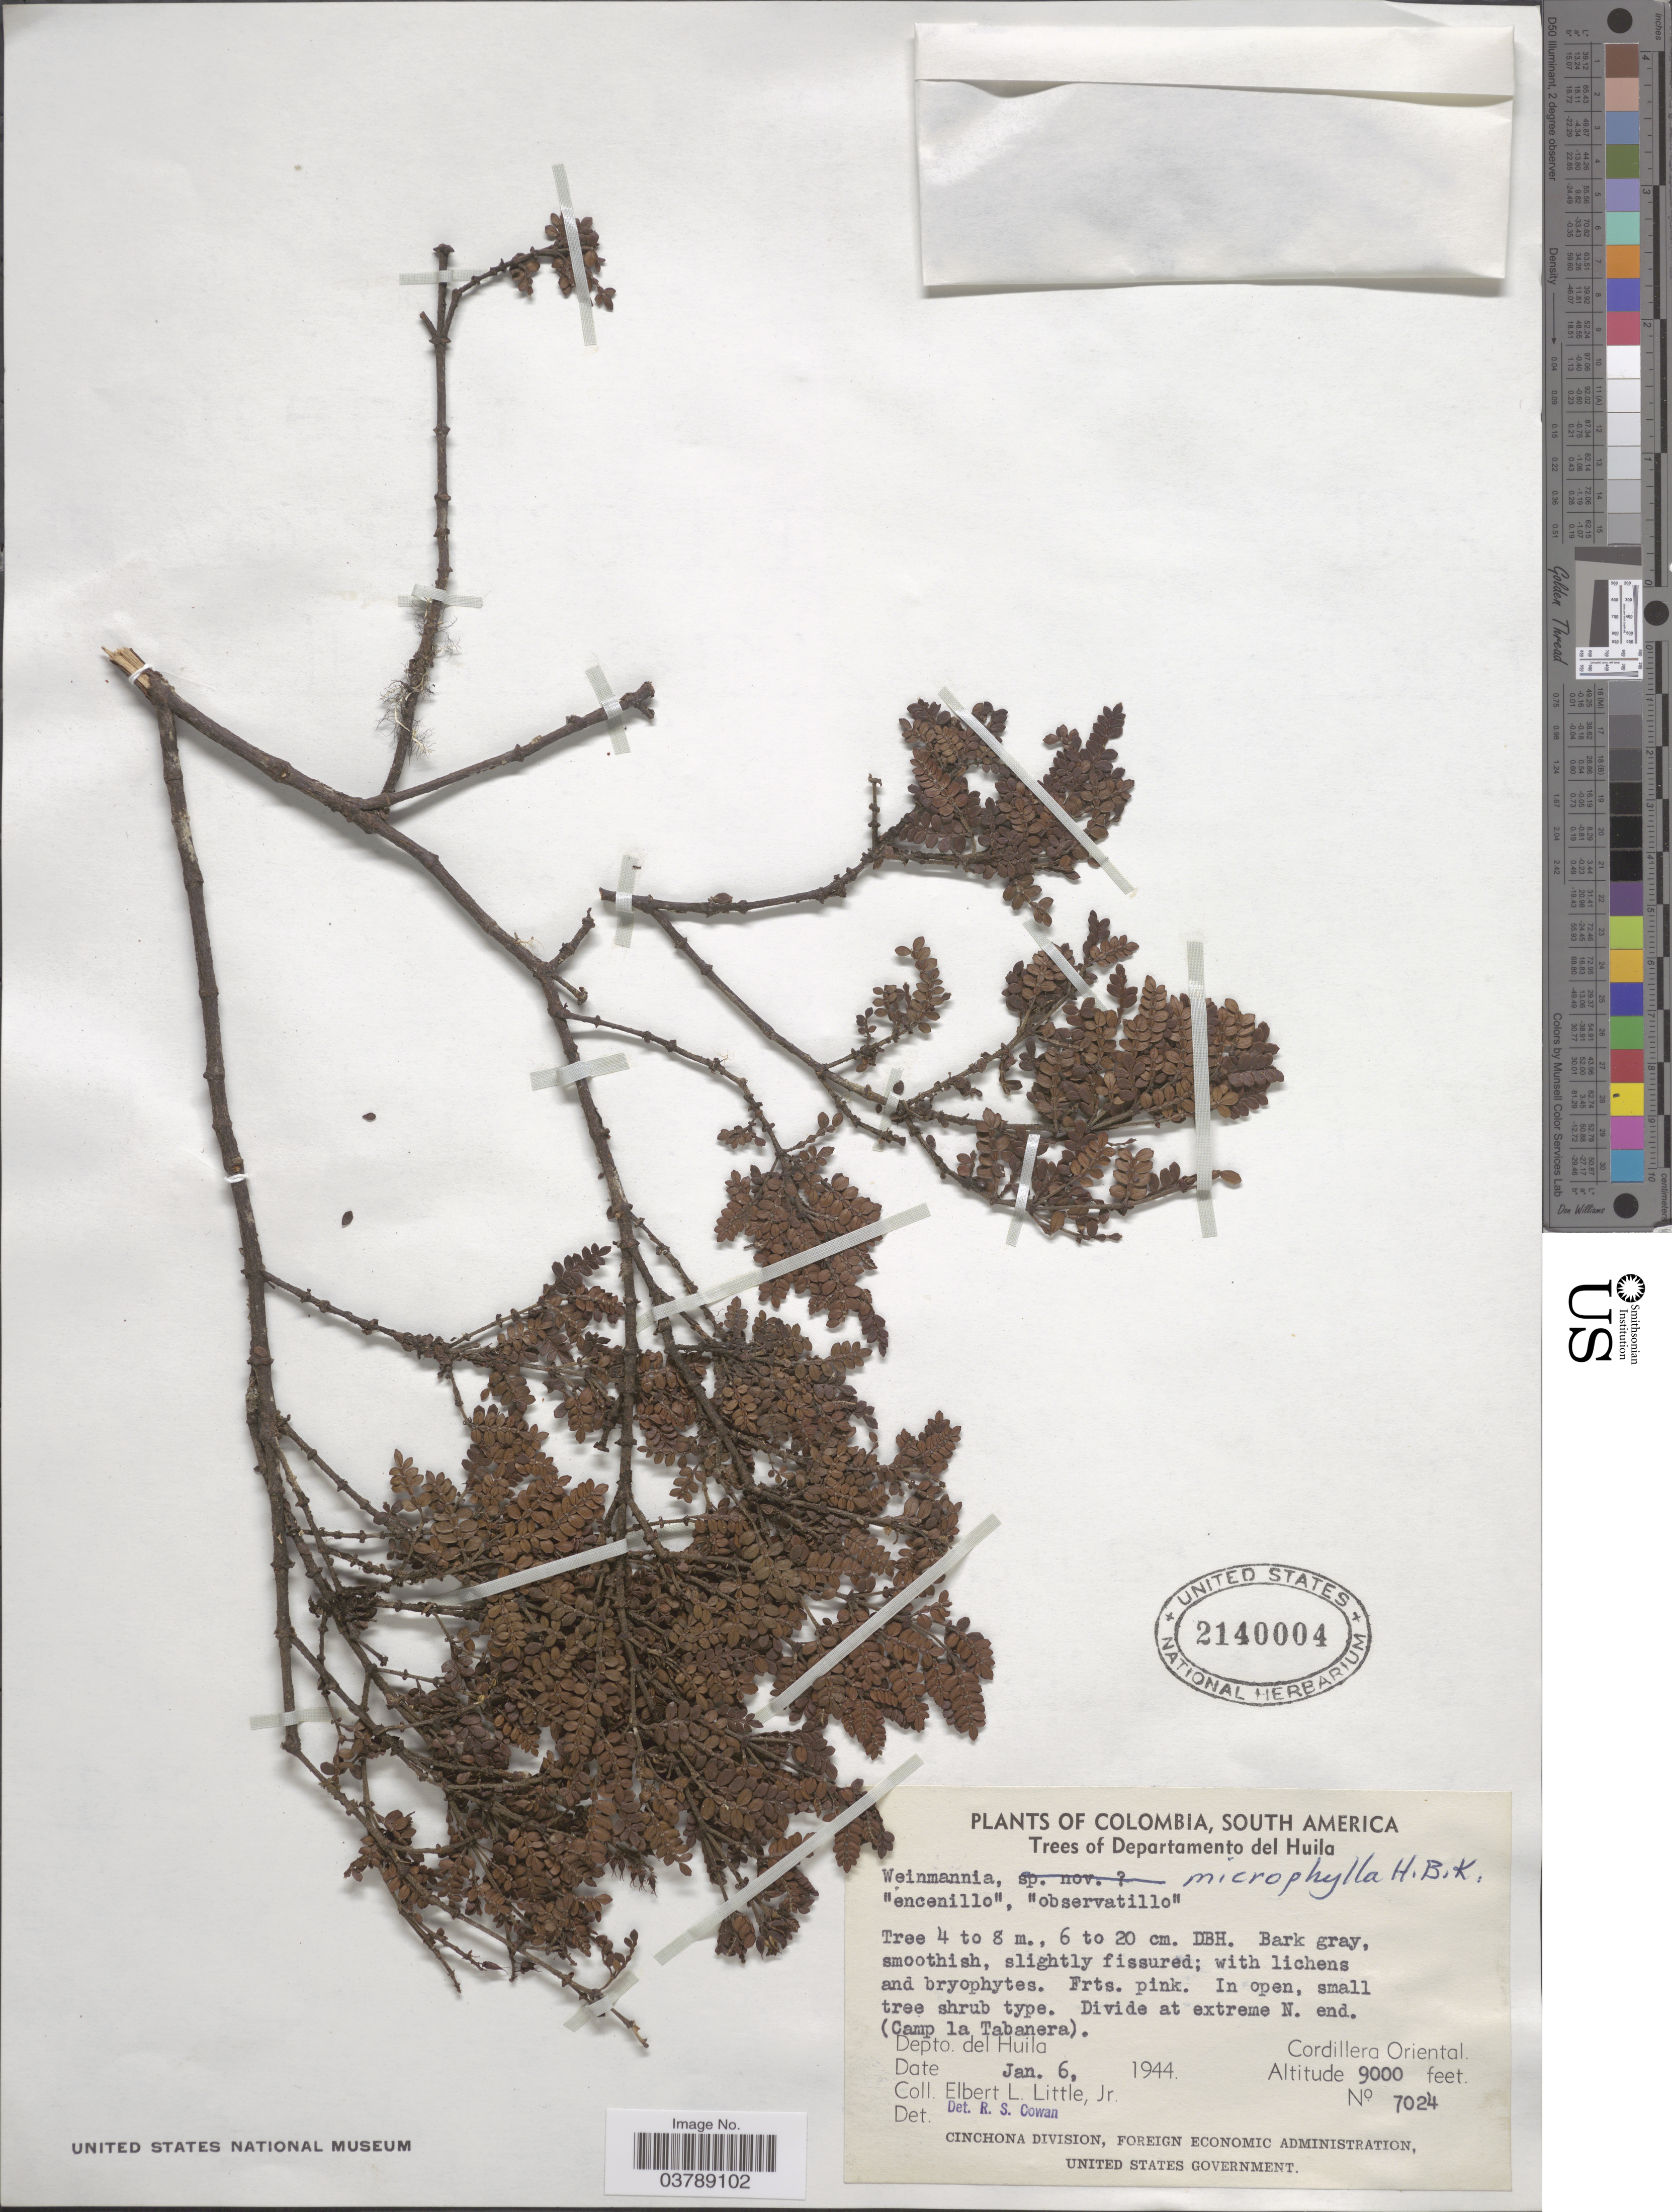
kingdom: Plantae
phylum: Tracheophyta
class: Magnoliopsida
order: Oxalidales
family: Cunoniaceae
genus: Weinmannia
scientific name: Weinmannia fagaroides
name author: Kunth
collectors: E. L. Little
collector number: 7024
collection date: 1944-01-06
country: Colombia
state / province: Huila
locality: Divide at extreme N. end. (Camp la Tabanera). Depto. del Huila. Cordillera Oriental.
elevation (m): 2743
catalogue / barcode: US 2140004